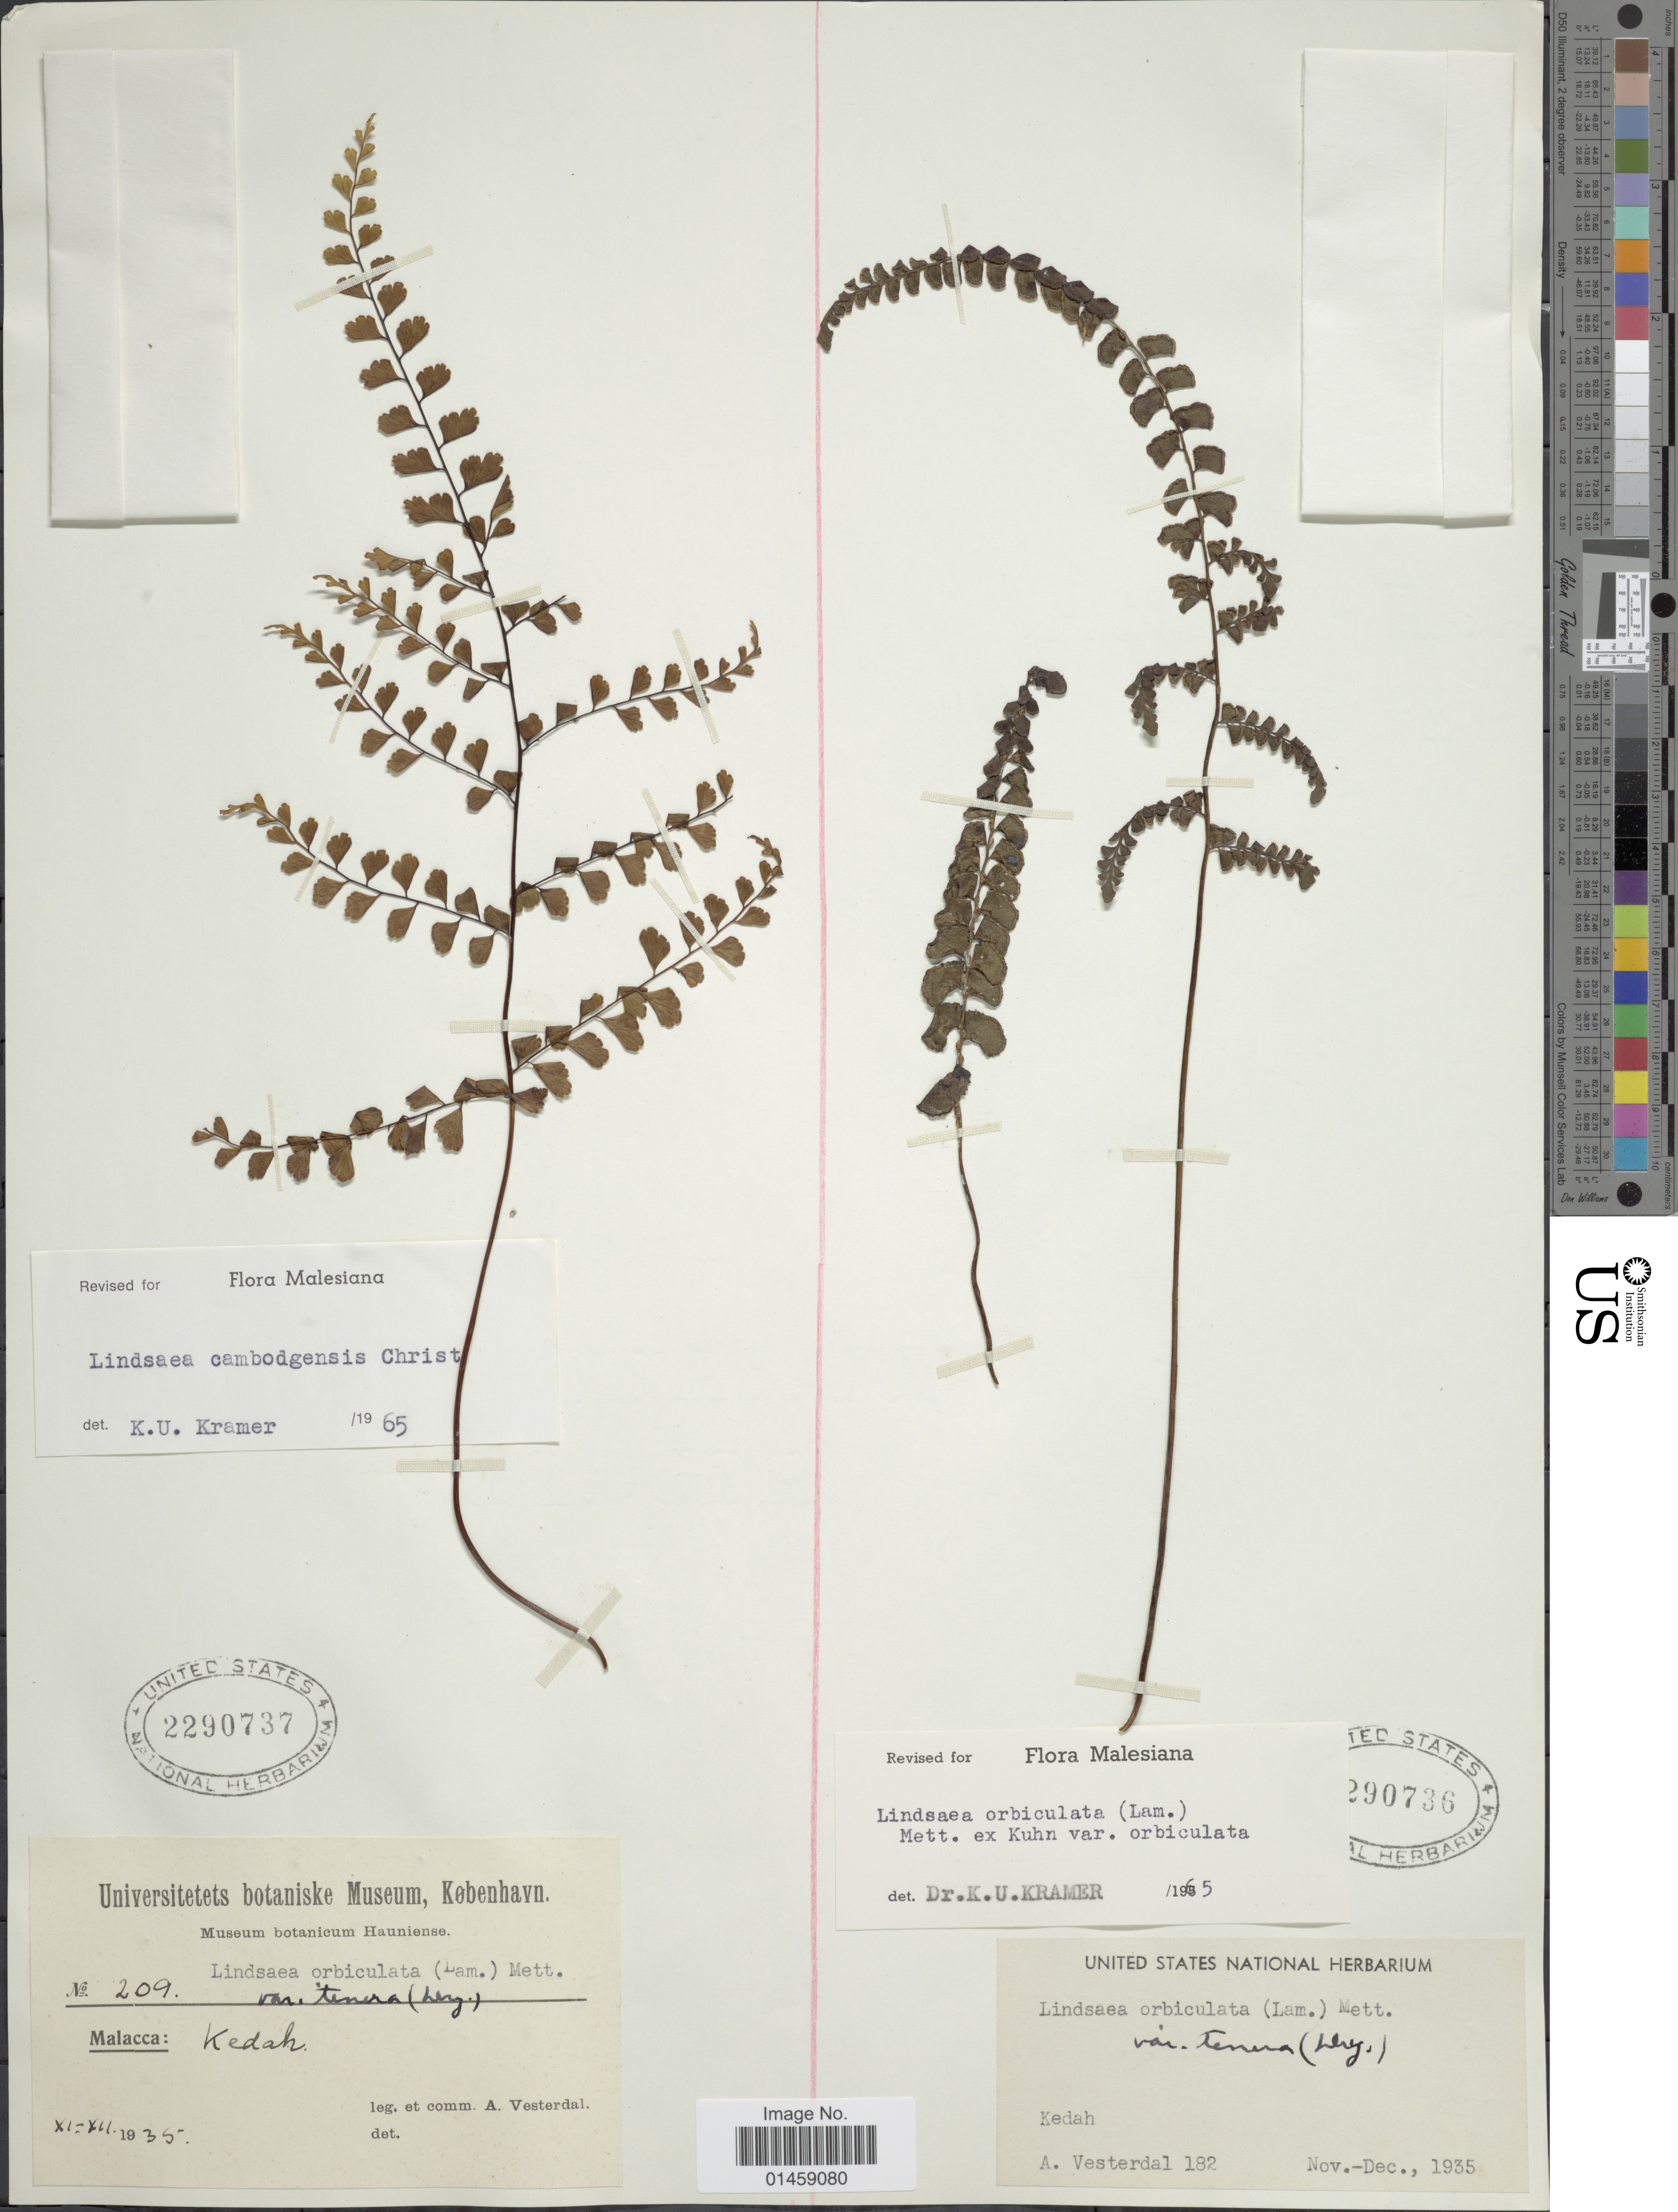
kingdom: Plantae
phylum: Tracheophyta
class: Polypodiopsida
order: Polypodiales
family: Lindsaeaceae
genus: Lindsaea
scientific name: Lindsaea interupta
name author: (Wall.) C.V. Morton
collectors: A. Vesterdal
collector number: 182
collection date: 1935-11/1935-12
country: Malaysia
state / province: Kedah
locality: Kedah.